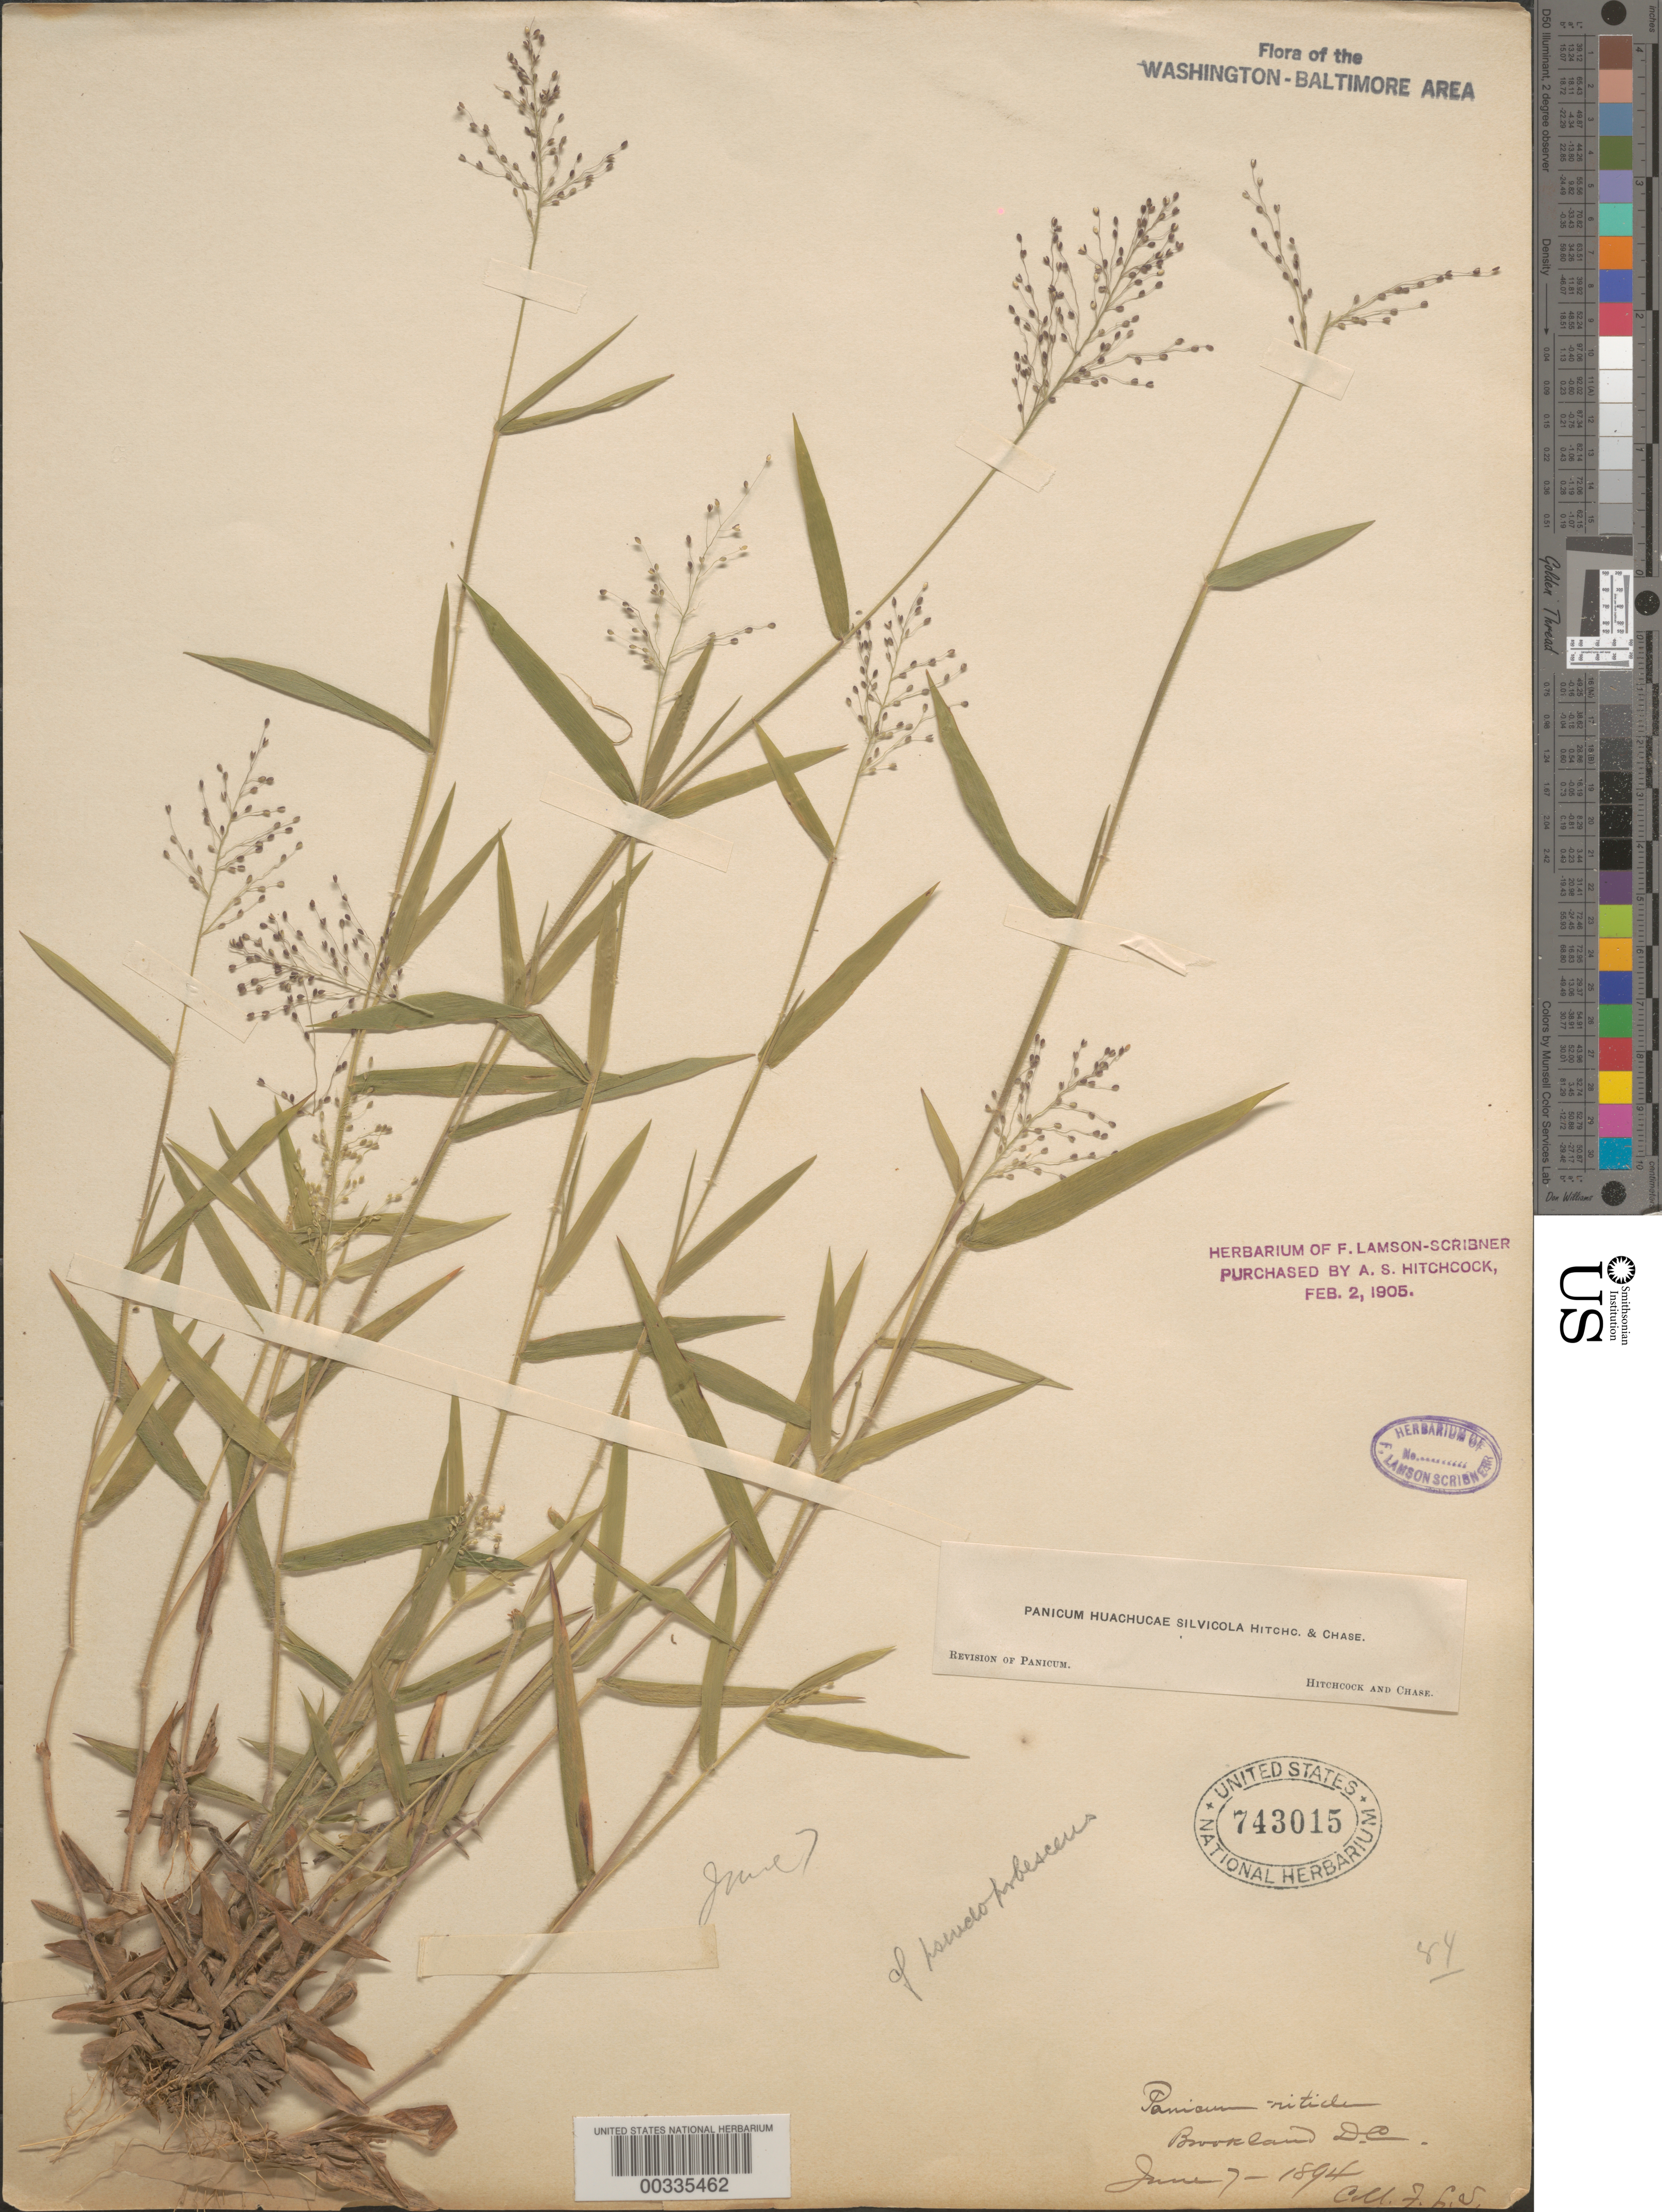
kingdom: Plantae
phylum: Tracheophyta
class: Liliopsida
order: Poales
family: Poaceae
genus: Dichanthelium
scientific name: Dichanthelium acuminatum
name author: (Sw.) Gould & C.A. Clark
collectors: F. L. Scribner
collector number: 84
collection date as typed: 07 Jun 1894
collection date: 1894-06-07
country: United States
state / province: District of Columbia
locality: Brookland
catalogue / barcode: US 743015